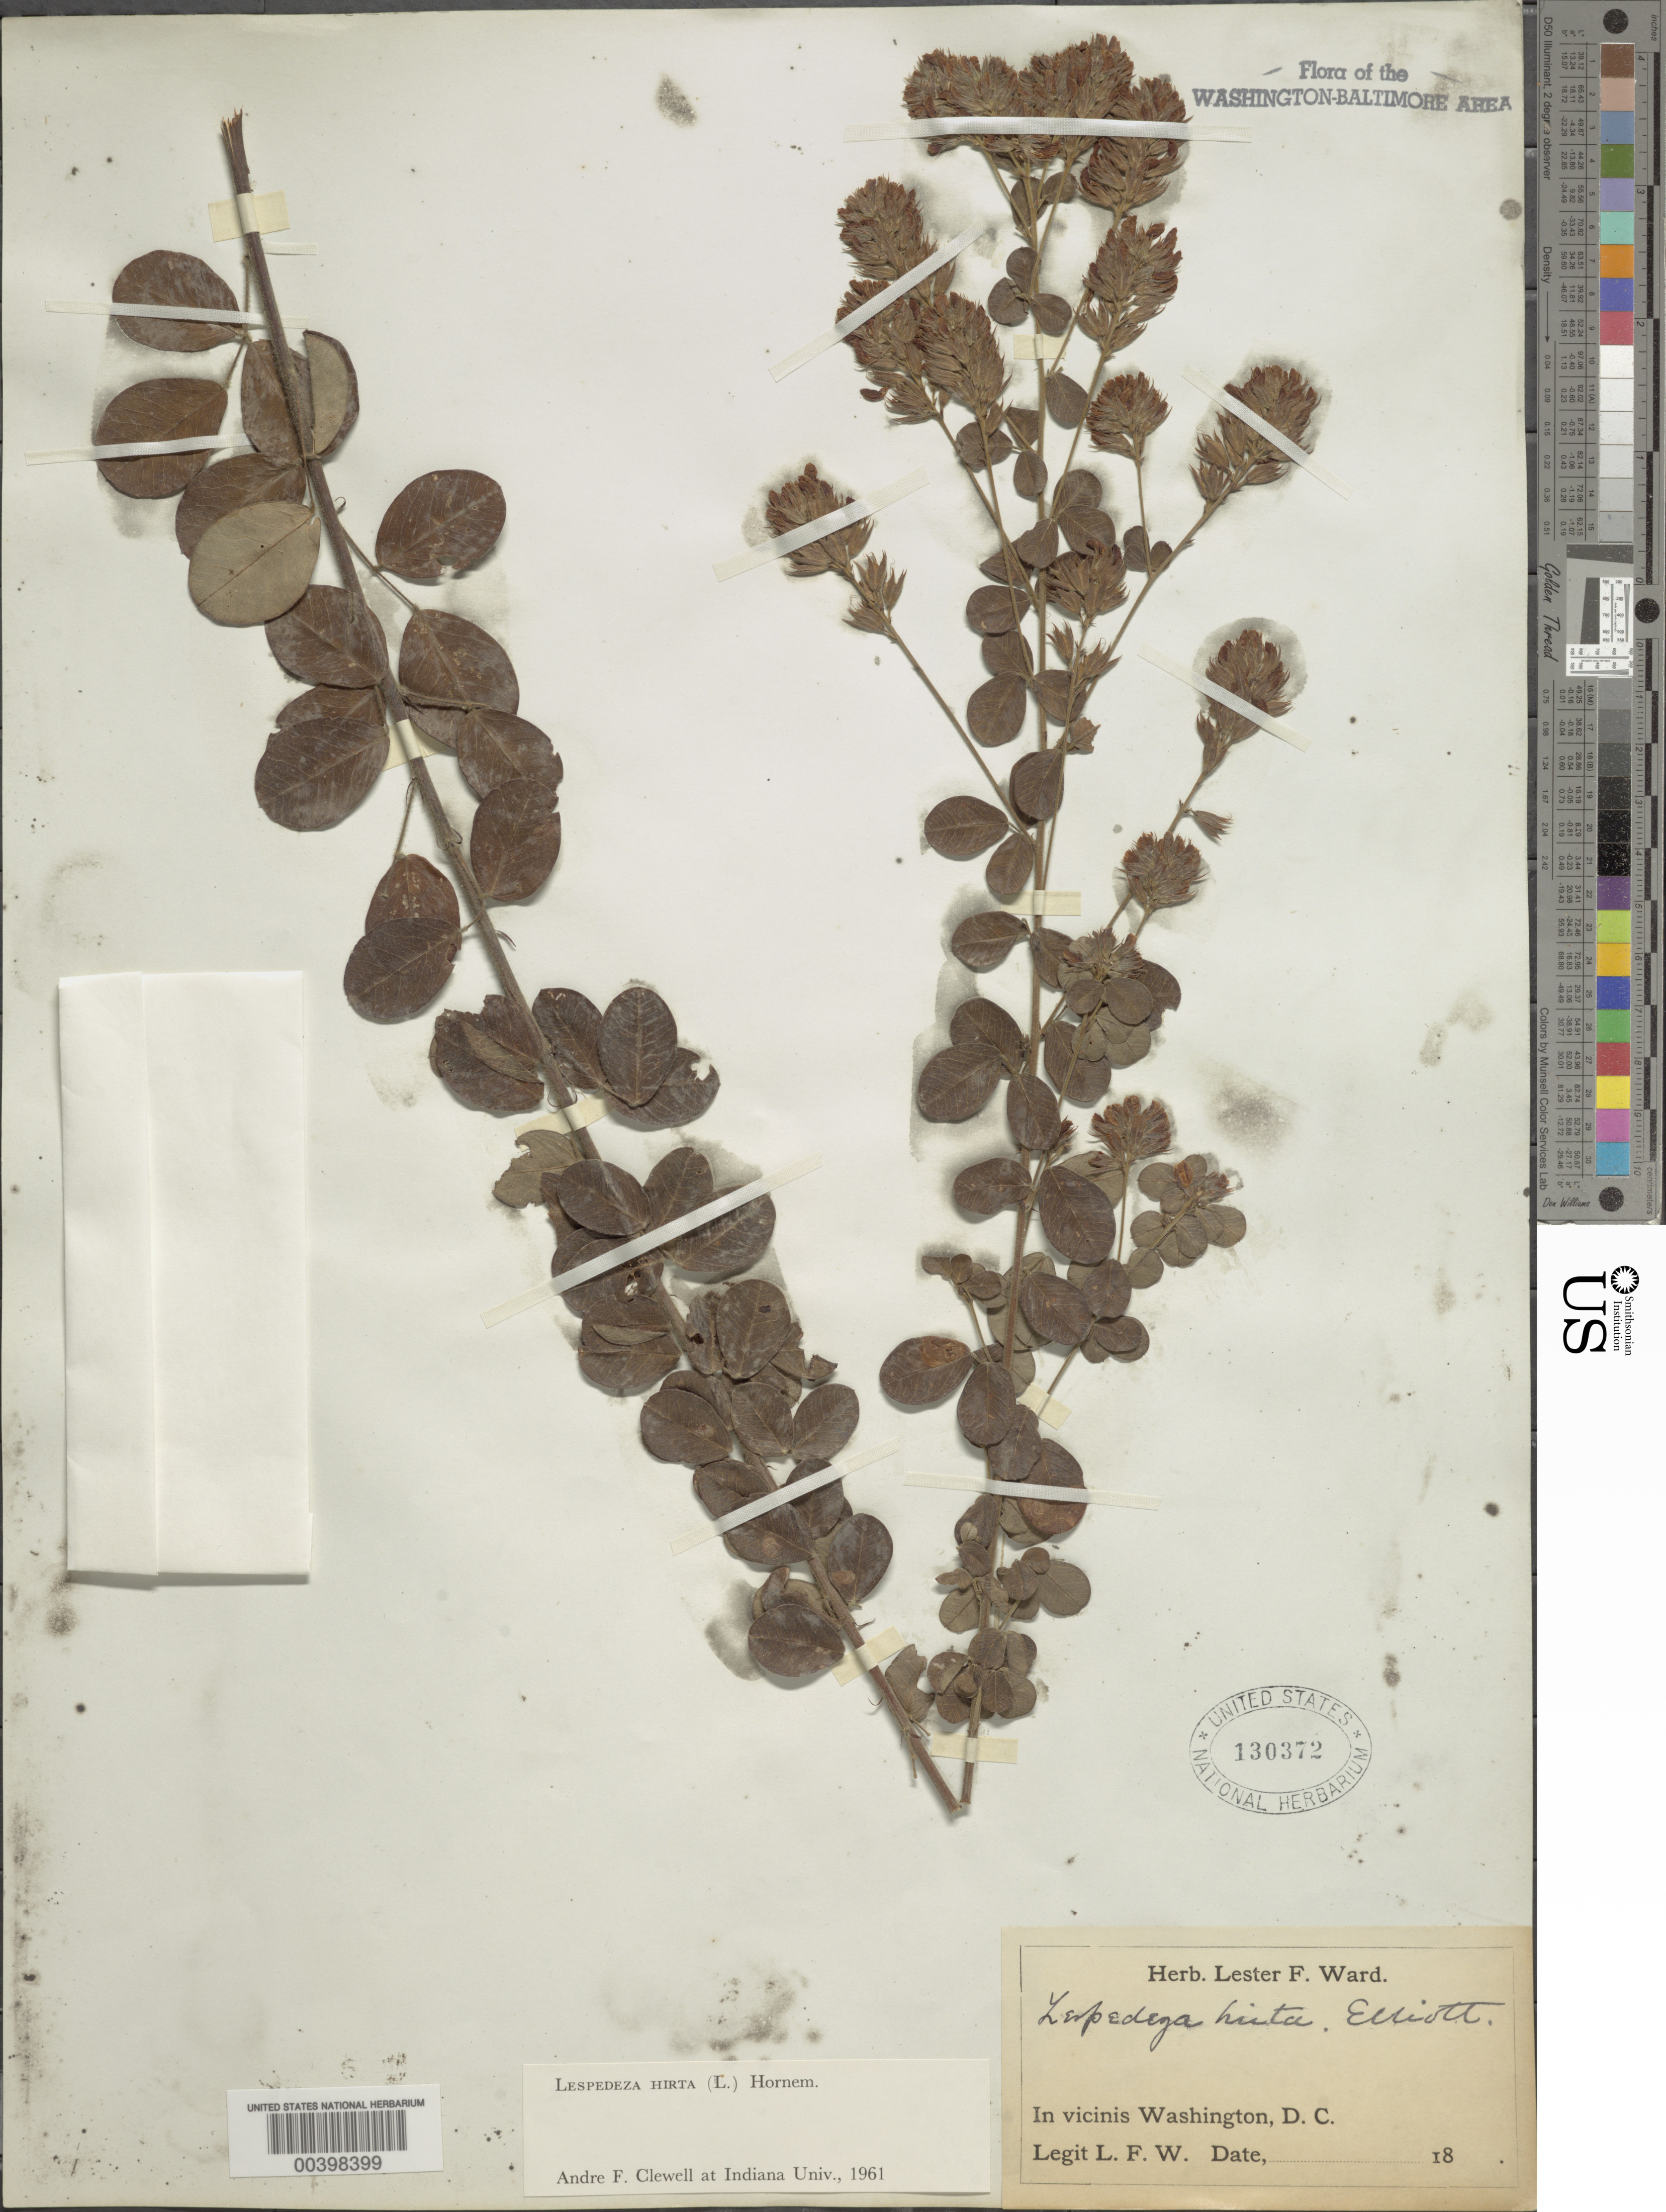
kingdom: Plantae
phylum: Tracheophyta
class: Magnoliopsida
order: Fabales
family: Fabaceae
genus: Lespedeza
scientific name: Lespedeza hirta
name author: (L.) Hornem.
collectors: L. F. Ward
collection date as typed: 18--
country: United States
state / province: District of Columbia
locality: G.P.W., Washington D.C. area.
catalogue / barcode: US 130372